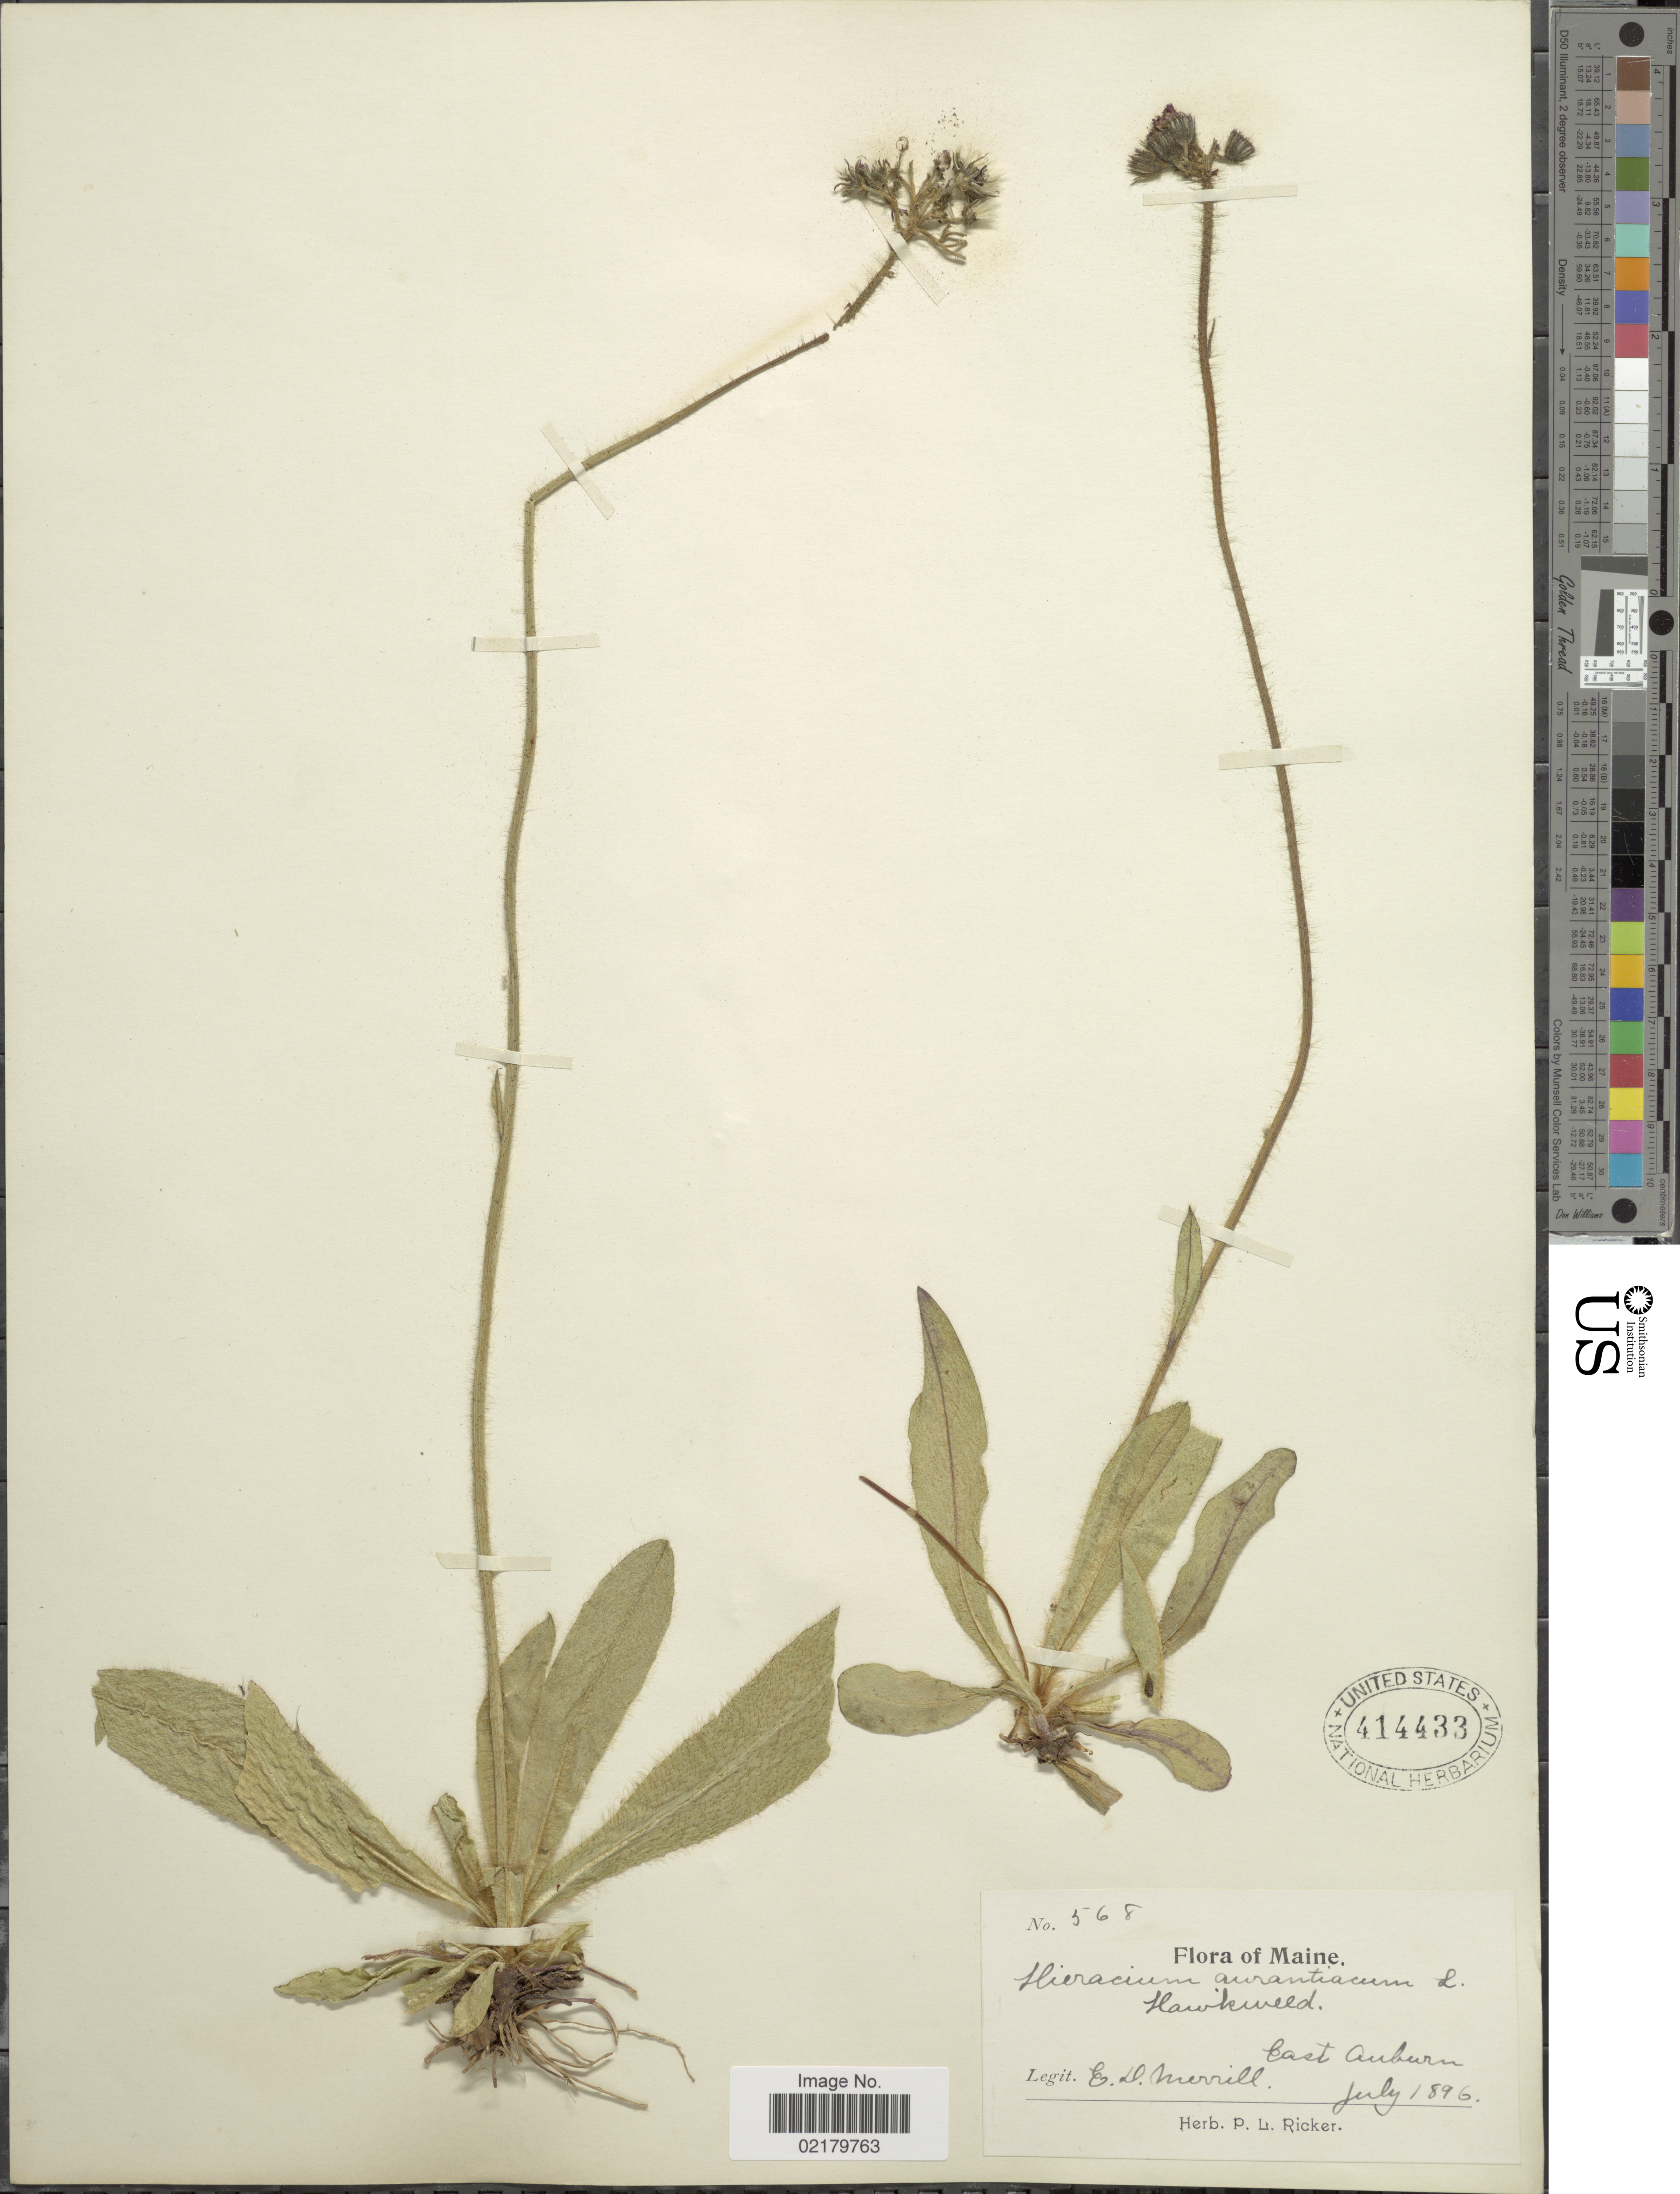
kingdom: Plantae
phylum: Tracheophyta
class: Magnoliopsida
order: Asterales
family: Asteraceae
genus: Pilosella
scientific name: Pilosella aurantiaca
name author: (L.) F.W. Schultz & Sch. Bip.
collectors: E. D. Merrill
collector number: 568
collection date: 1896-07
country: United States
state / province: Maine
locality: East Auburn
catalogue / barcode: US 414433